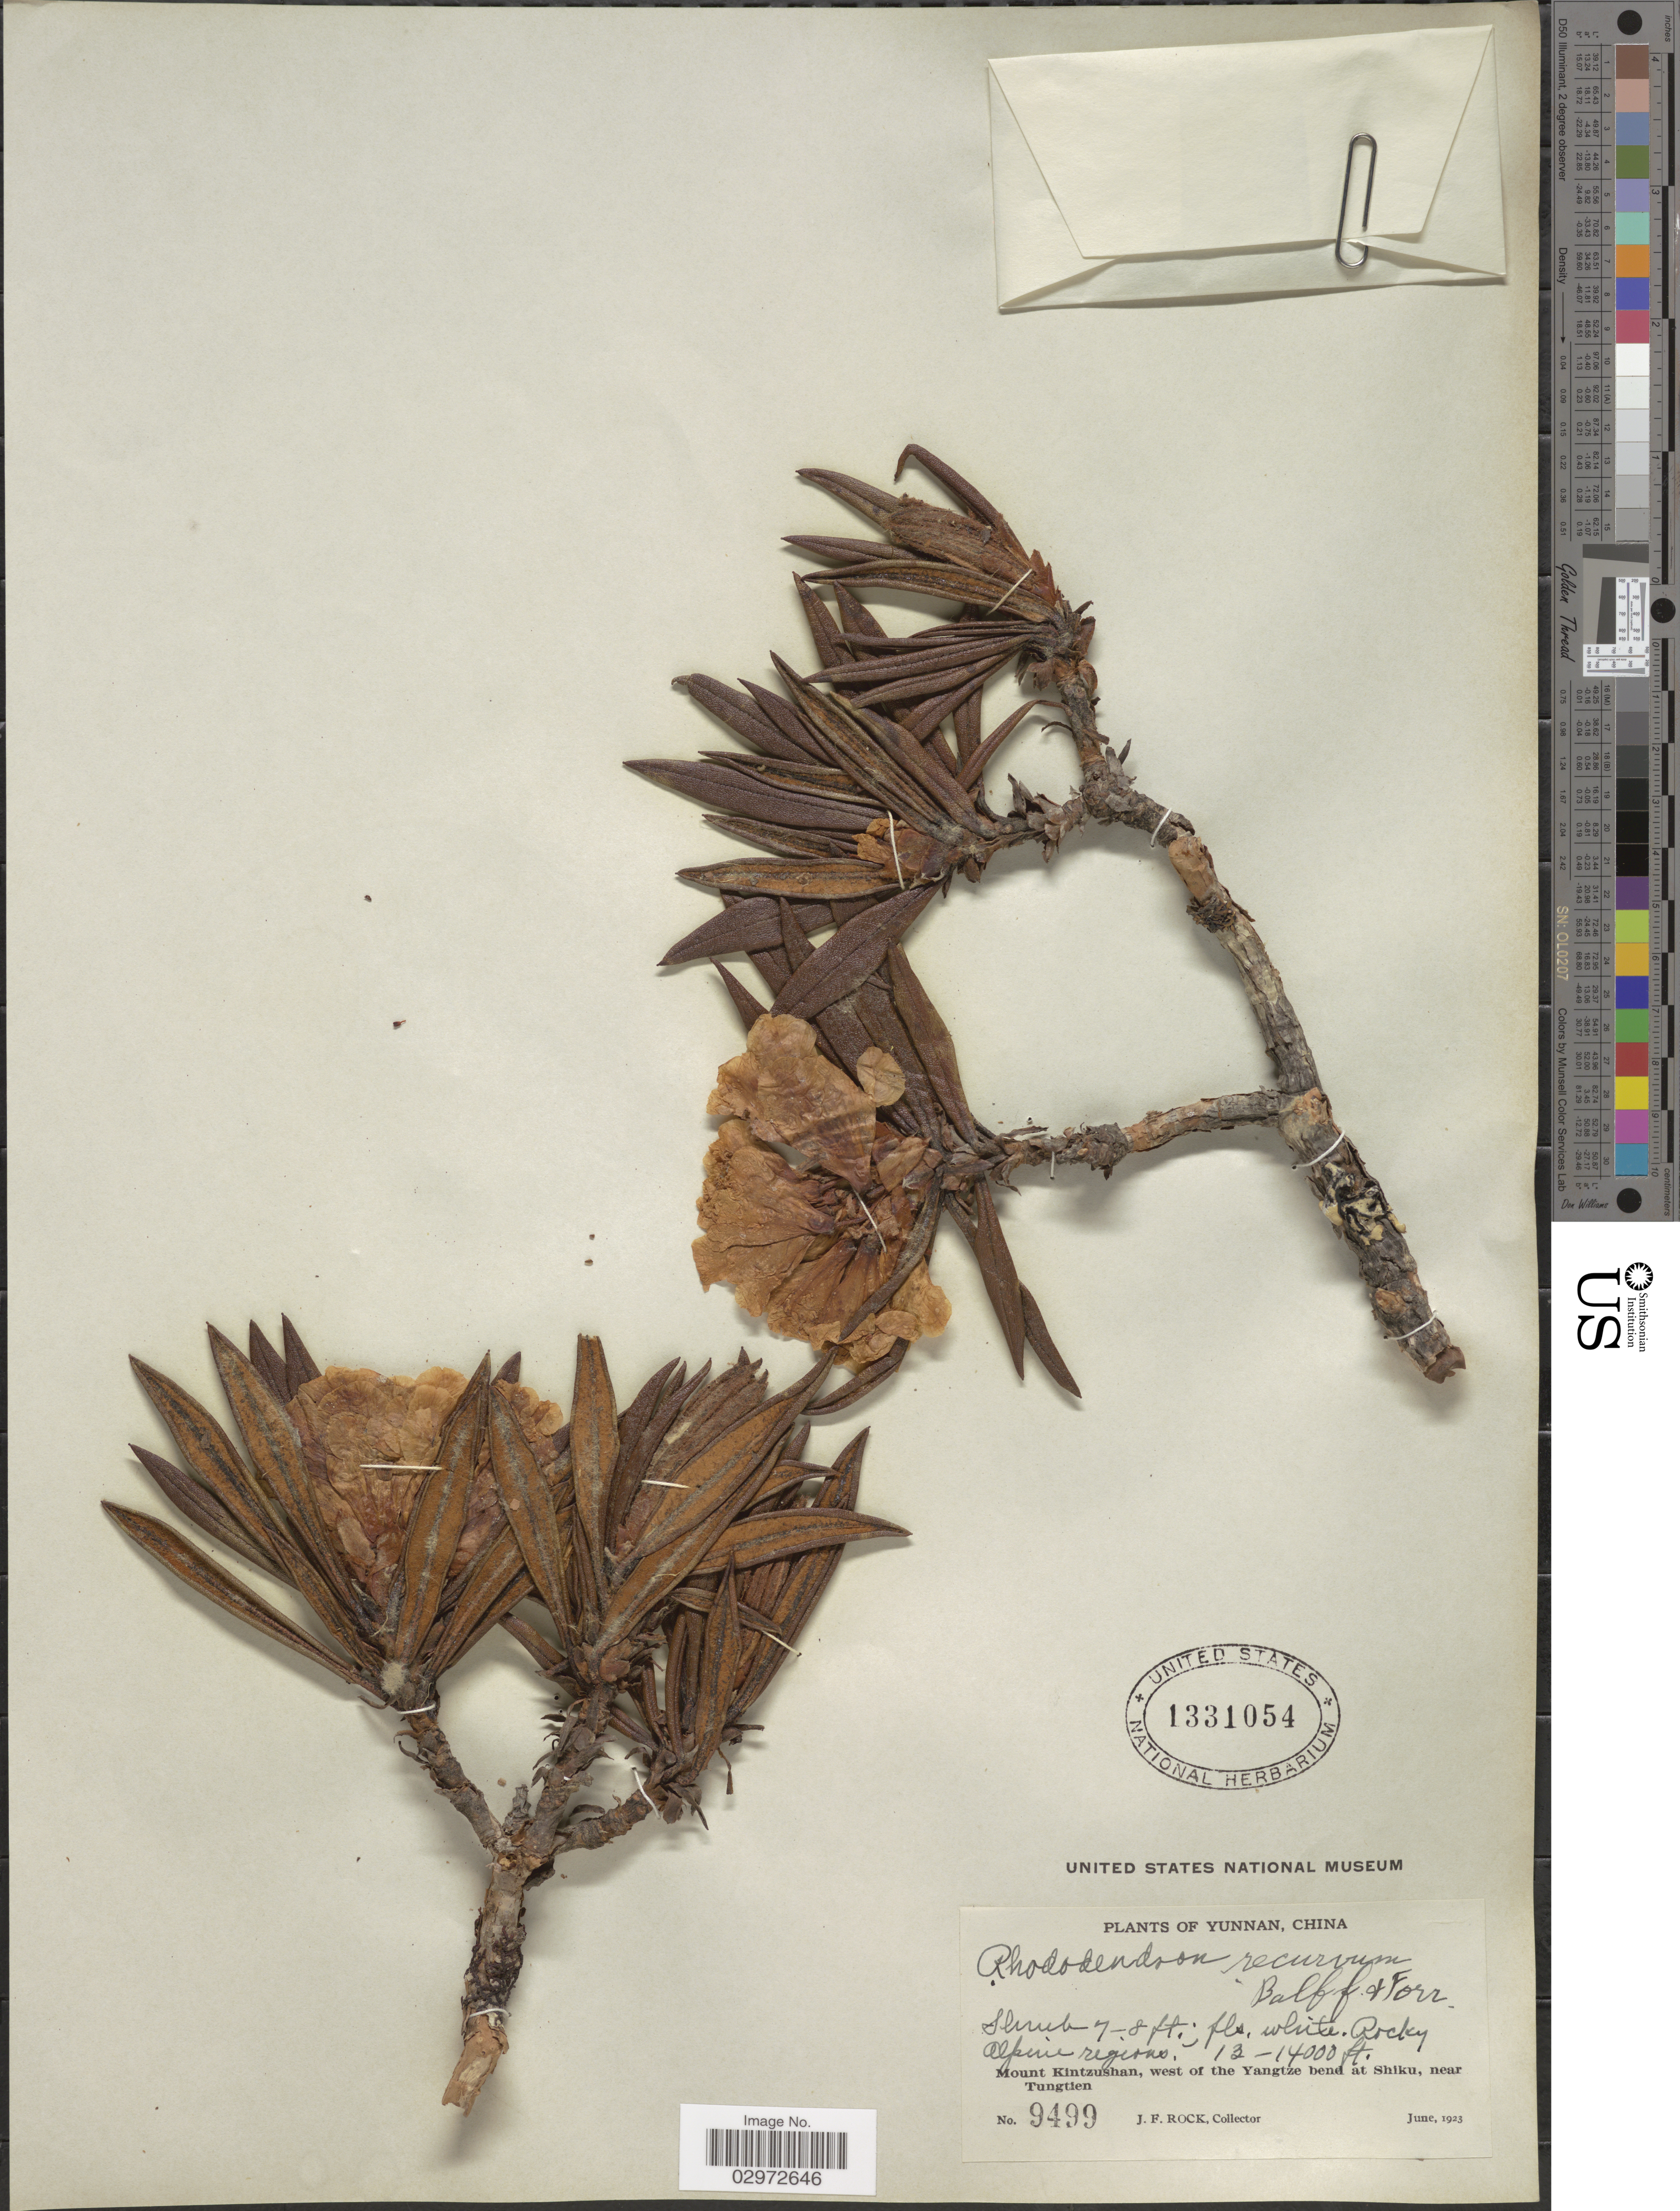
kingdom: Plantae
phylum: Tracheophyta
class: Magnoliopsida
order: Ericales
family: Ericaceae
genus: Rhododendron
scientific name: Rhododendron recurvum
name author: Balf. f. & Forrest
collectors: J. Rock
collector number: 9499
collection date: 1923-06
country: China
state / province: Yunnan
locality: Mount Kintzushan, west of the Yangtze bend at Shiku, near Tungtien.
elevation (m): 3962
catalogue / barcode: US 1331054